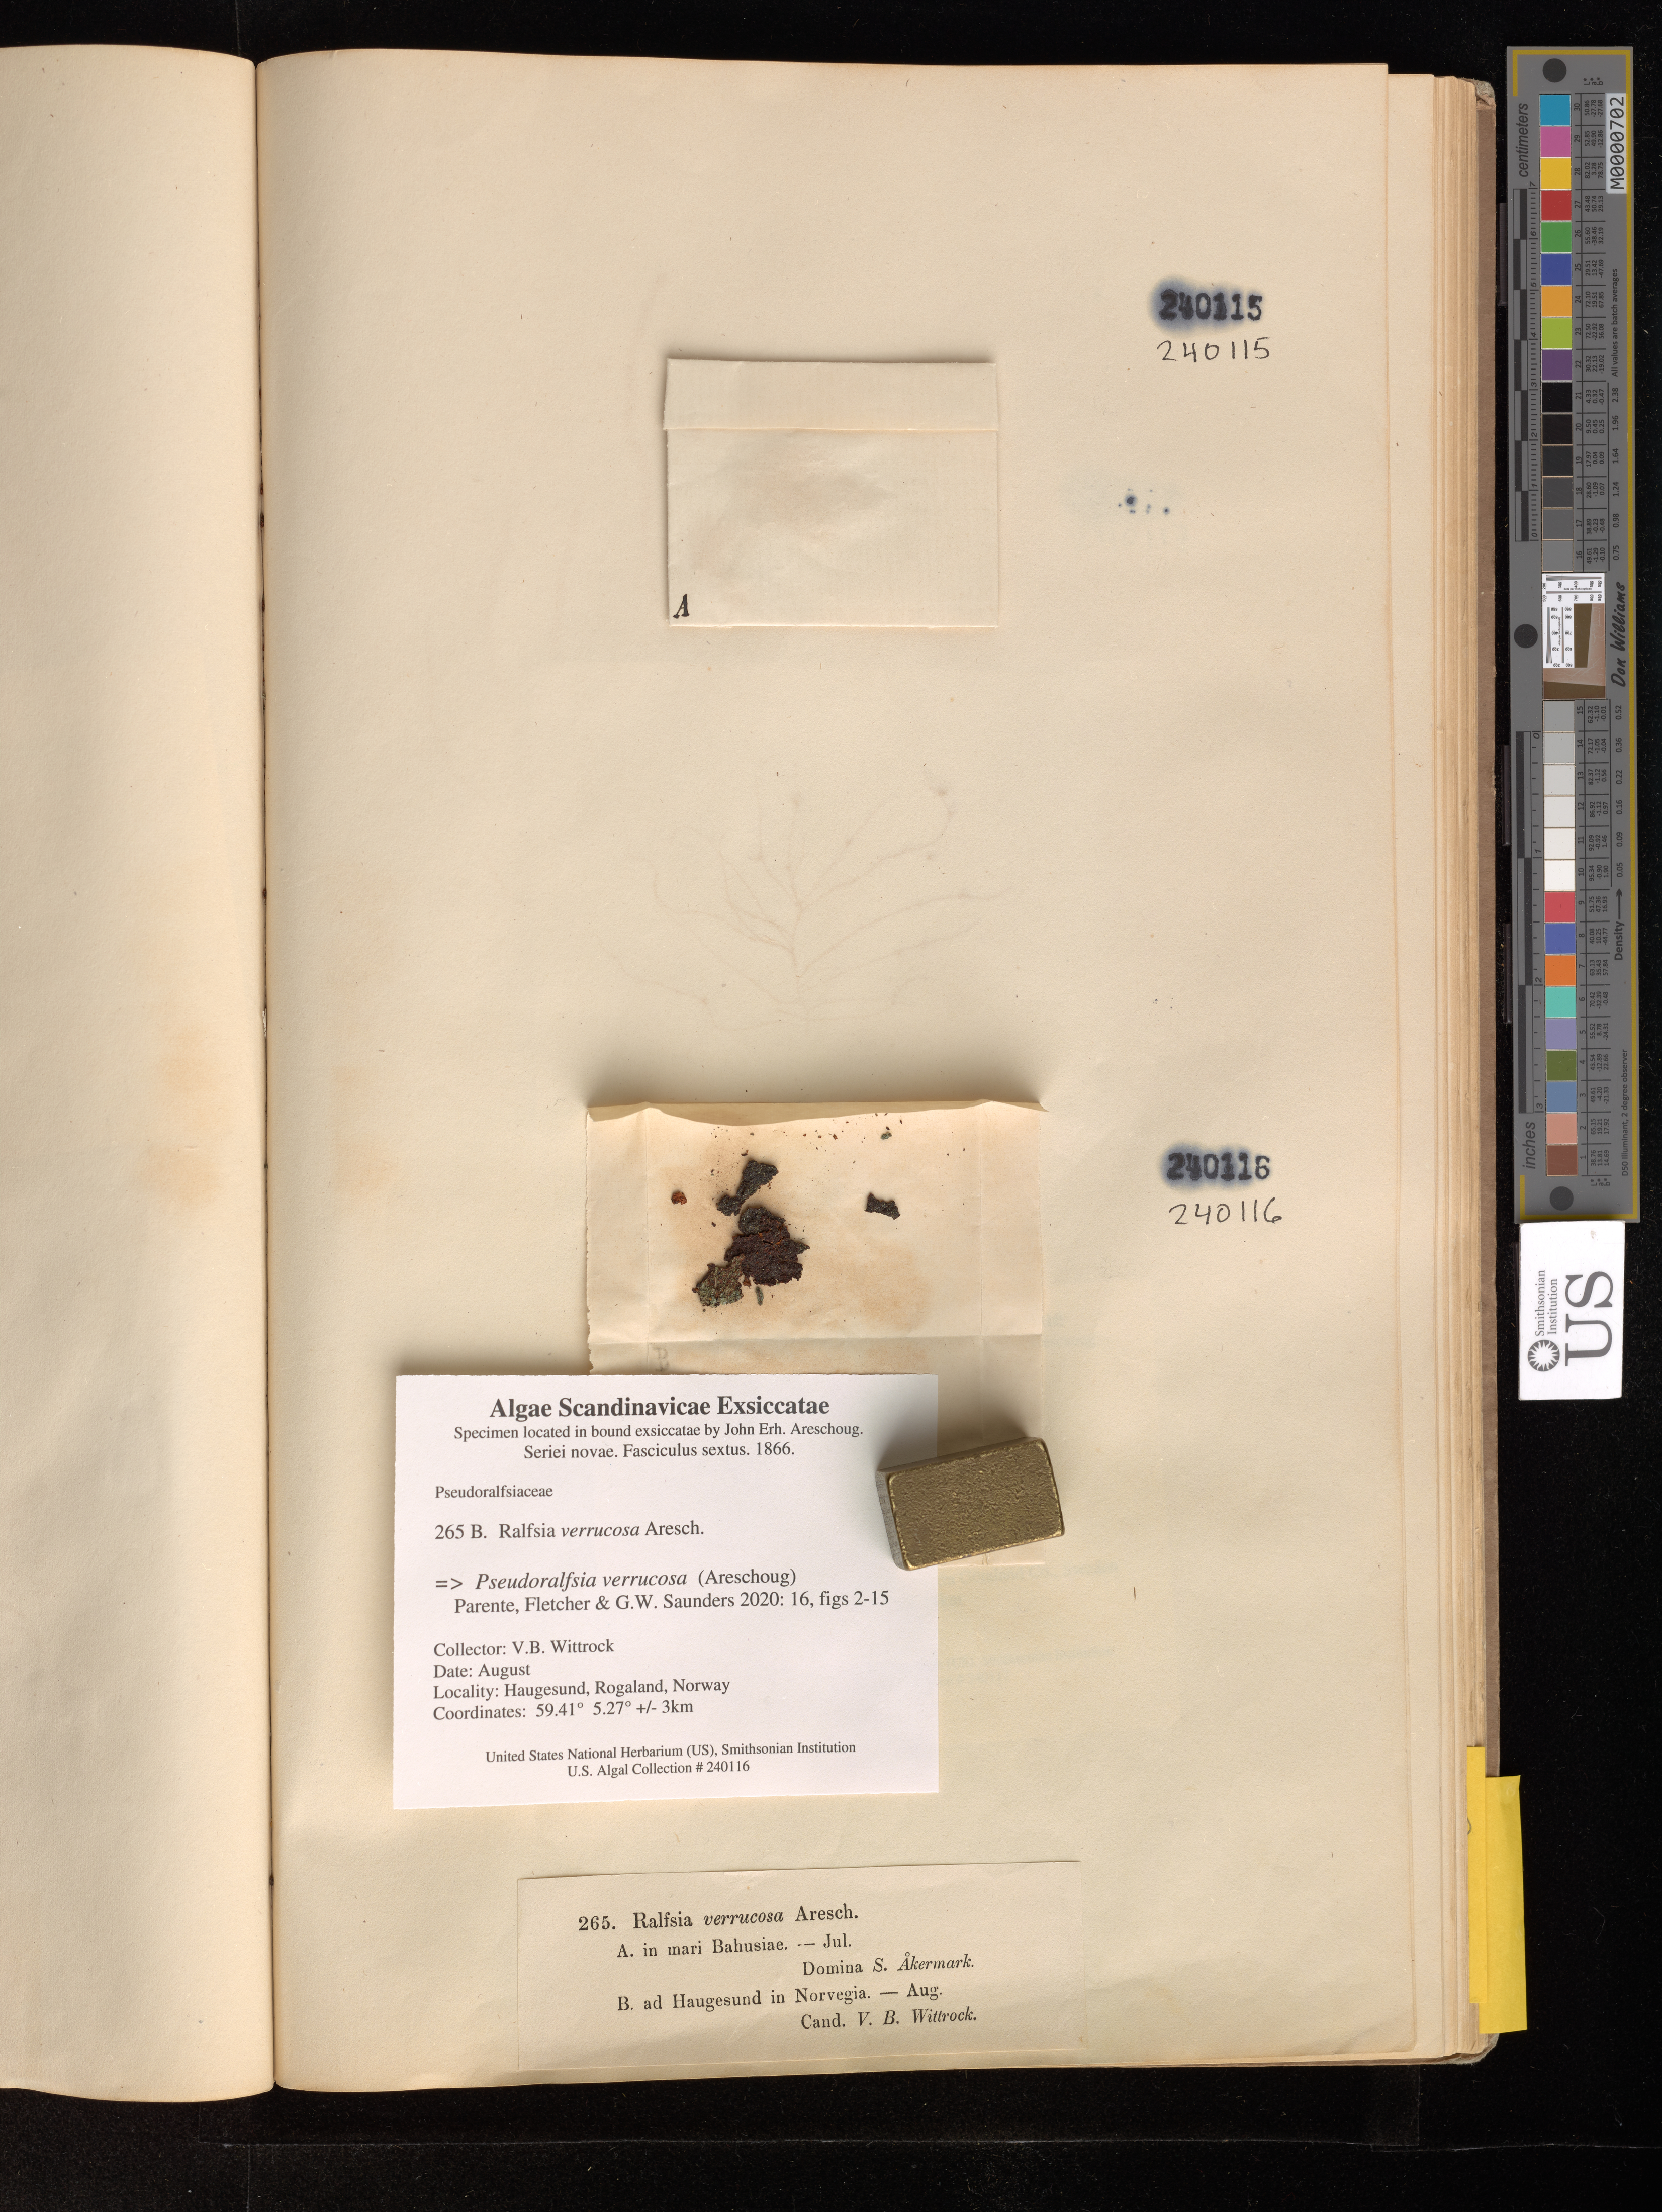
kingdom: Chromista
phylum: Ochrophyta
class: Phaeophyceae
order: Ralfsiales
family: Pseudoralfsiaceae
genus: Pseudoralfsia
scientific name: Pseudoralfsia verrucosa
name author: (Aresch.) Parente et al.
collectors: V. B. Wittrock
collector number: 265 B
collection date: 1866-08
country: Norway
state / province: Rogaland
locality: Haugesund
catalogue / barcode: US 240116